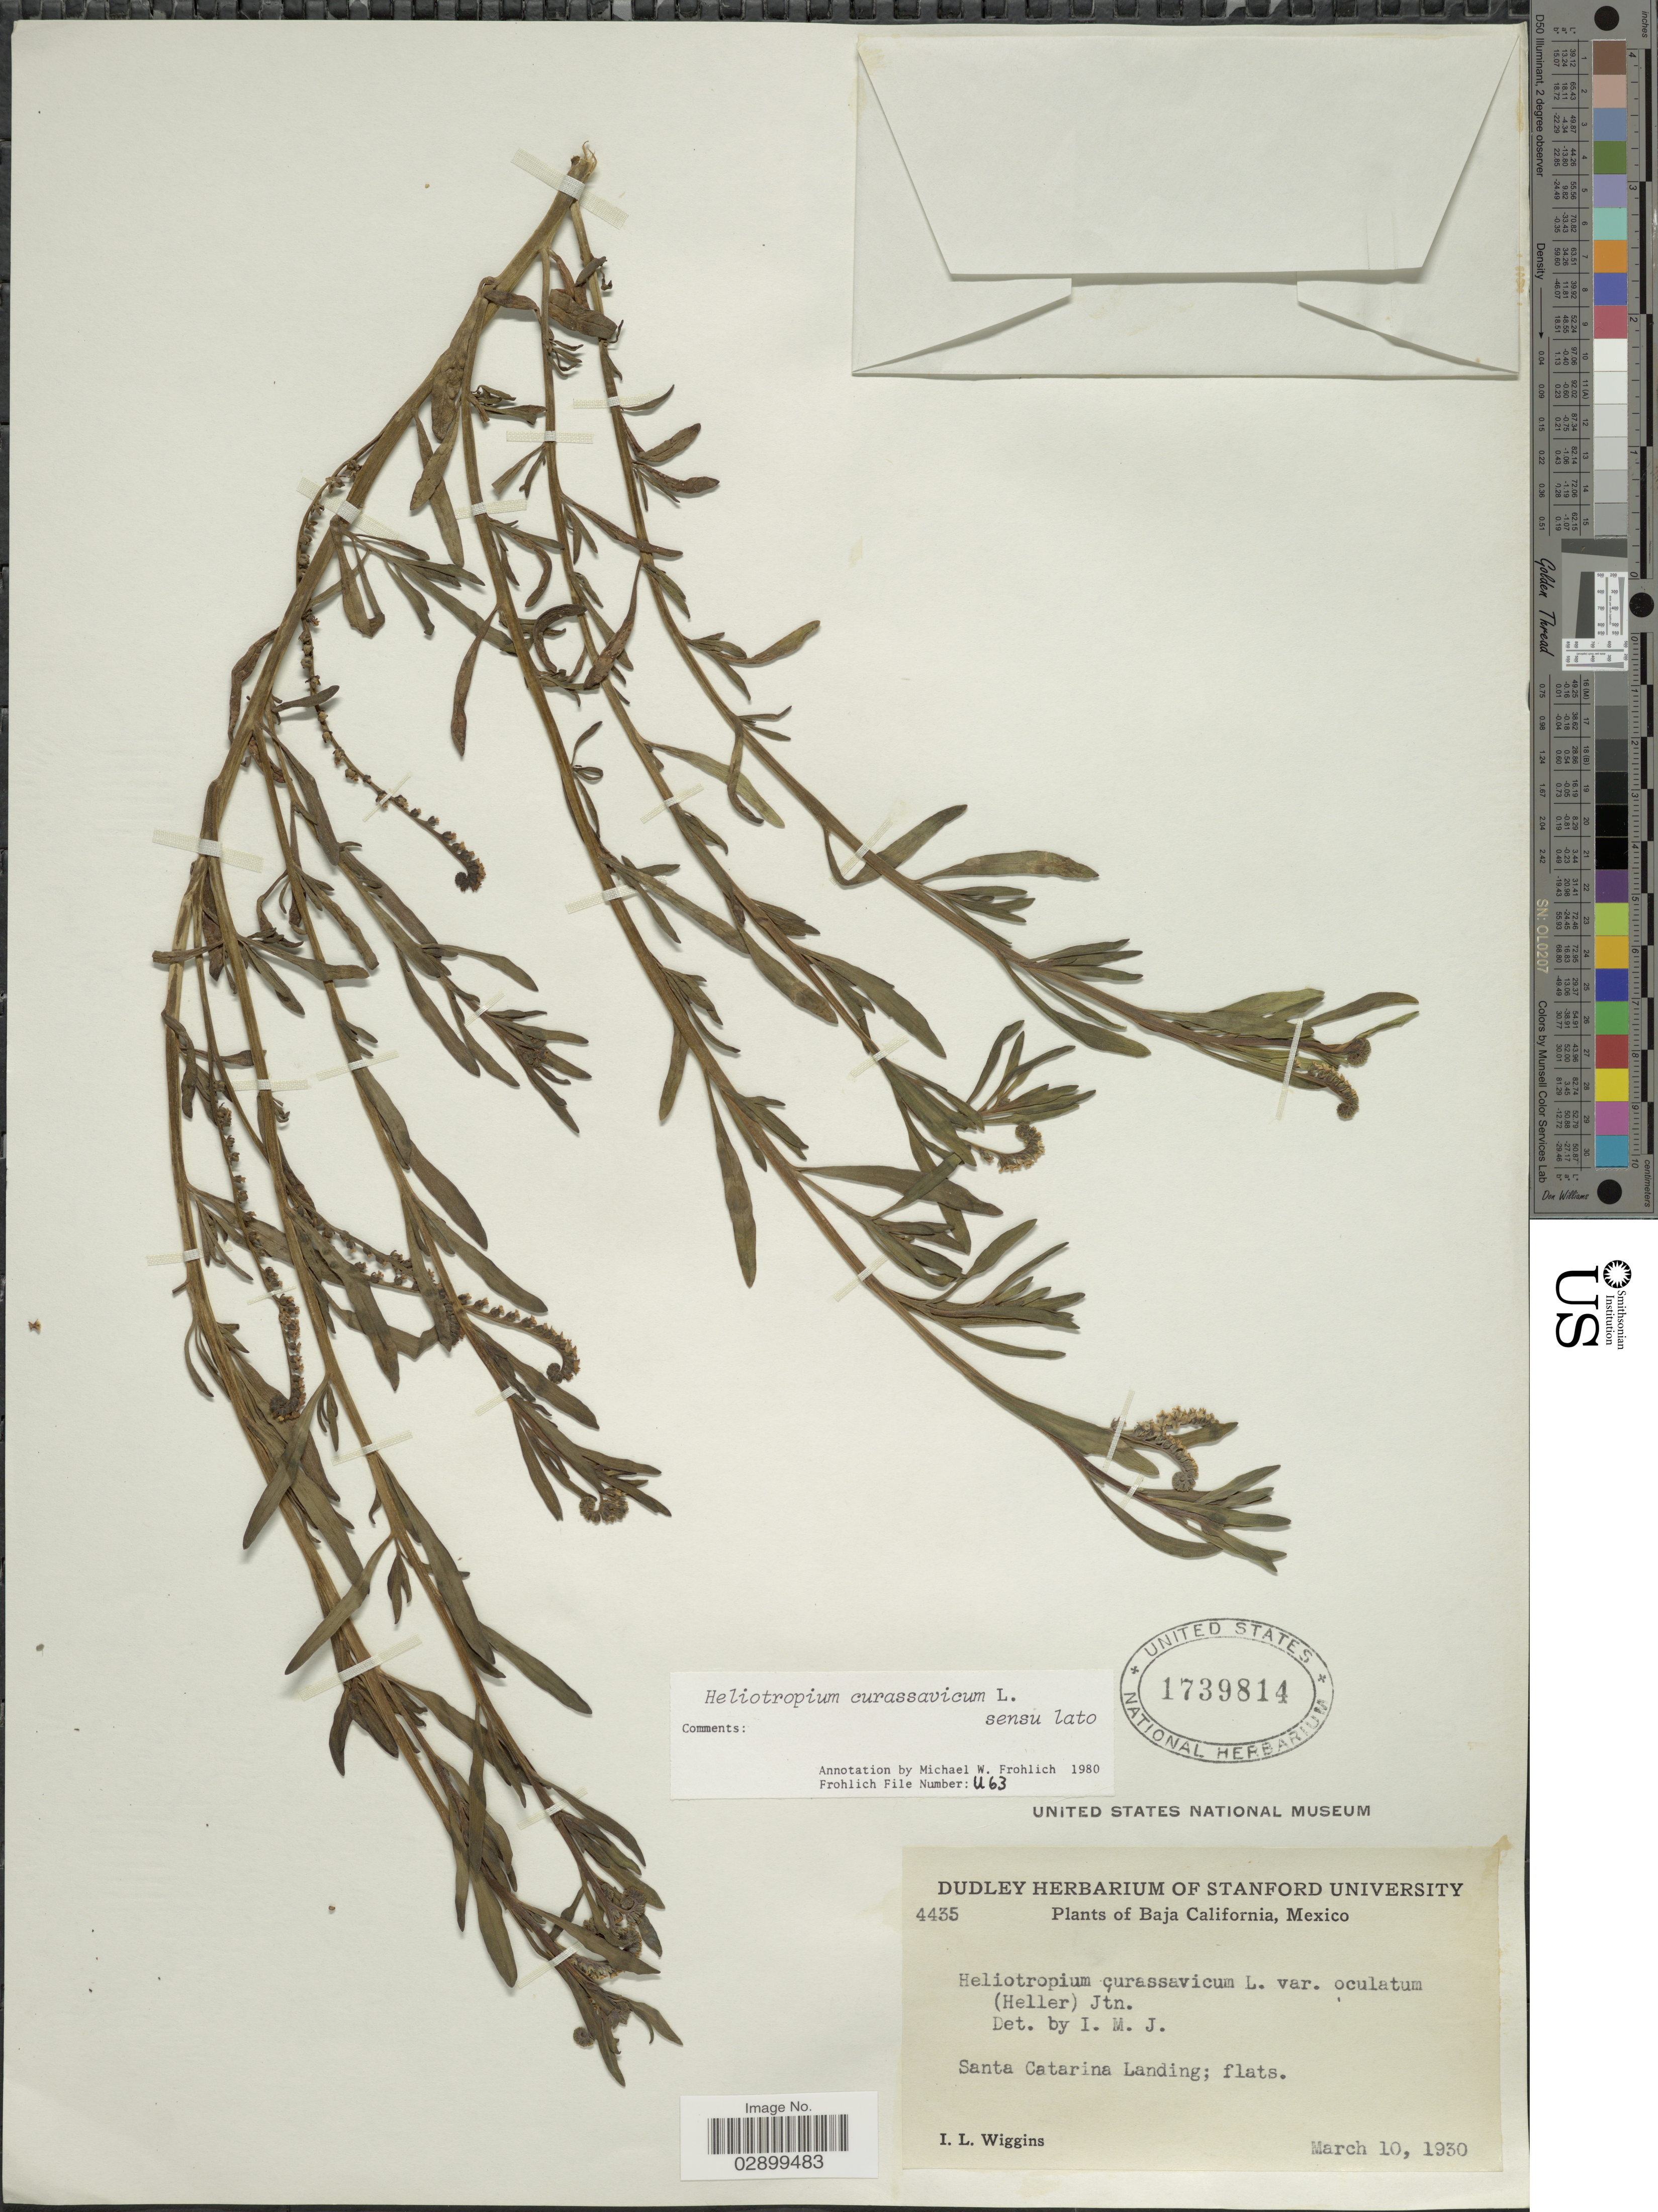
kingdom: Plantae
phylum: Tracheophyta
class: Magnoliopsida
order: Boraginales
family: Heliotropiaceae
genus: Heliotropium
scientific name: Heliotropium curassavicum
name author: L.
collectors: I. L. Wiggins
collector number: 4435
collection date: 1930-03-10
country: Mexico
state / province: Baja California Sur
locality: Santa Catarina Landing.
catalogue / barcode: US 1739814